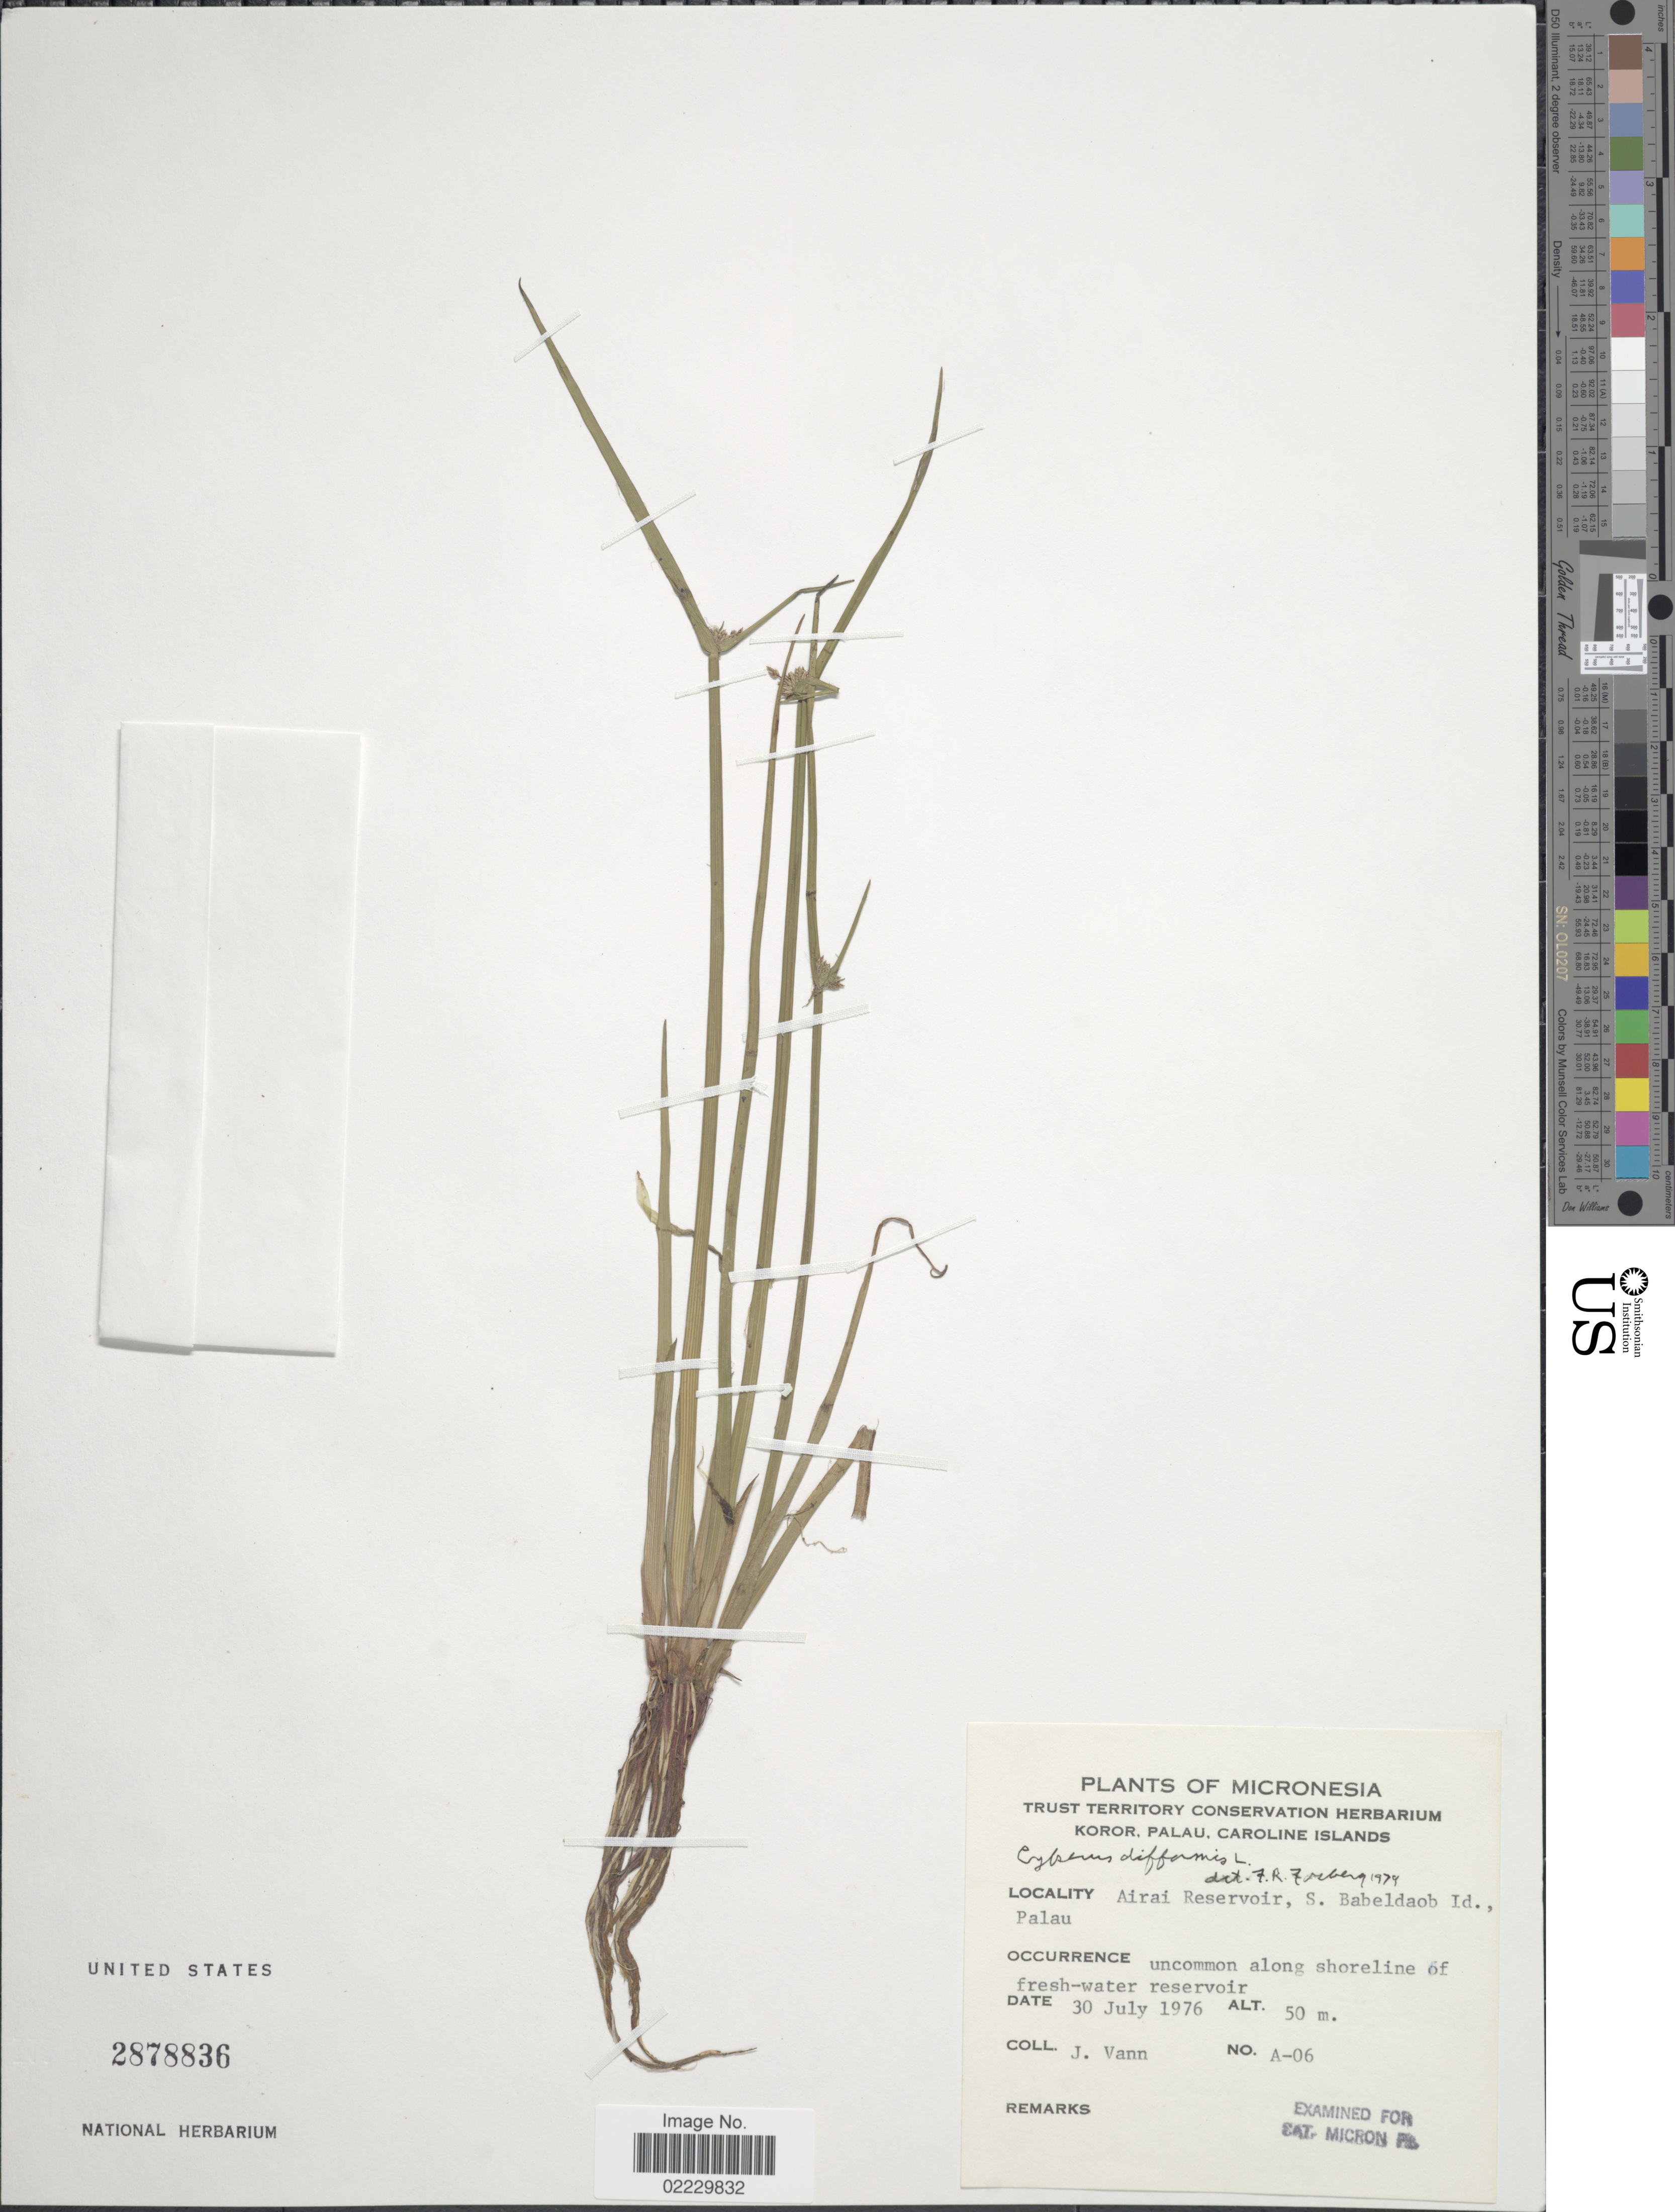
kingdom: Plantae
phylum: Tracheophyta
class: Liliopsida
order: Poales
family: Cyperaceae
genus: Cyperus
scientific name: Cyperus difformis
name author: L.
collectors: J. Vann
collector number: A-06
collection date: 1976-07-30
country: Palau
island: Babeldaob [Babelthuap]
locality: Micronesia, Airai Reservoir, S. Babeldaob Id., Palau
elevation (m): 50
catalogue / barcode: US 2878836